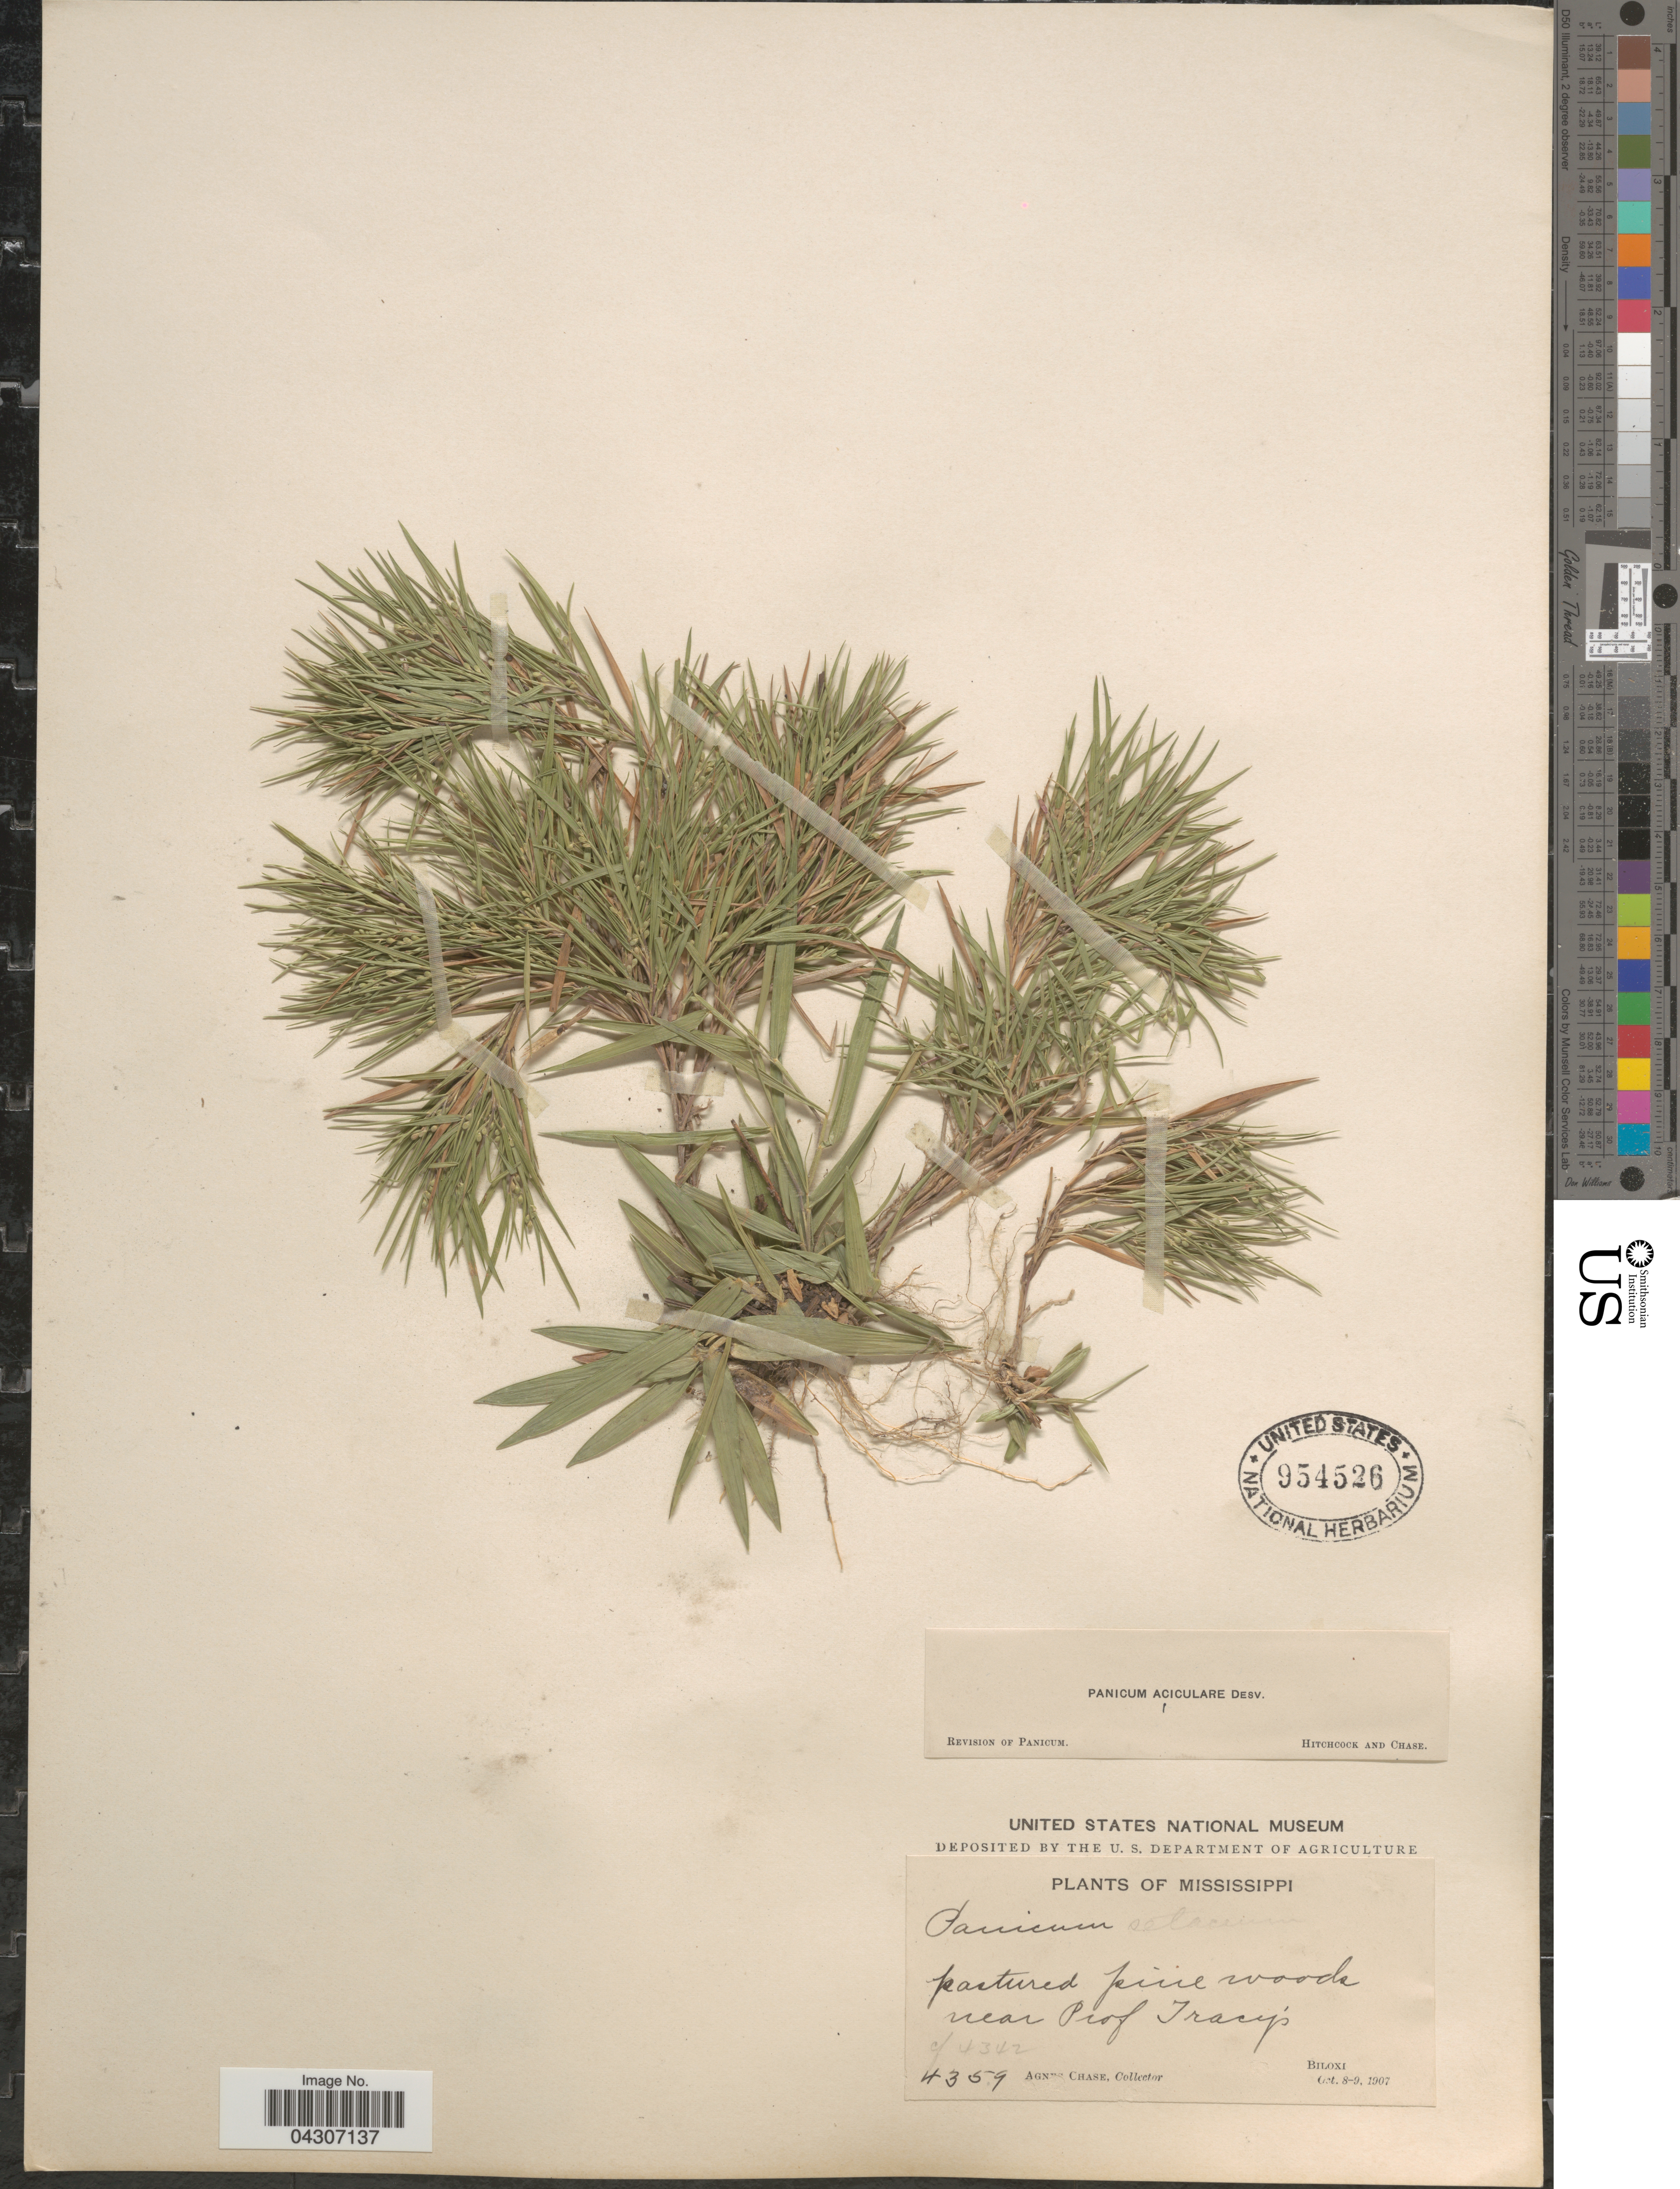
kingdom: Plantae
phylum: Tracheophyta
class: Liliopsida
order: Poales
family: Poaceae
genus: Dichanthelium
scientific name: Dichanthelium aciculare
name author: (Desv. ex Poir.) Gould & C.A. Clark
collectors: A. Chase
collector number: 4359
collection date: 1907-10-08/1907-10-09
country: United States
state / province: Mississippi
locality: Pastured pine woods near Prof Tracy's. Biloxi.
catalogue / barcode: US 954526